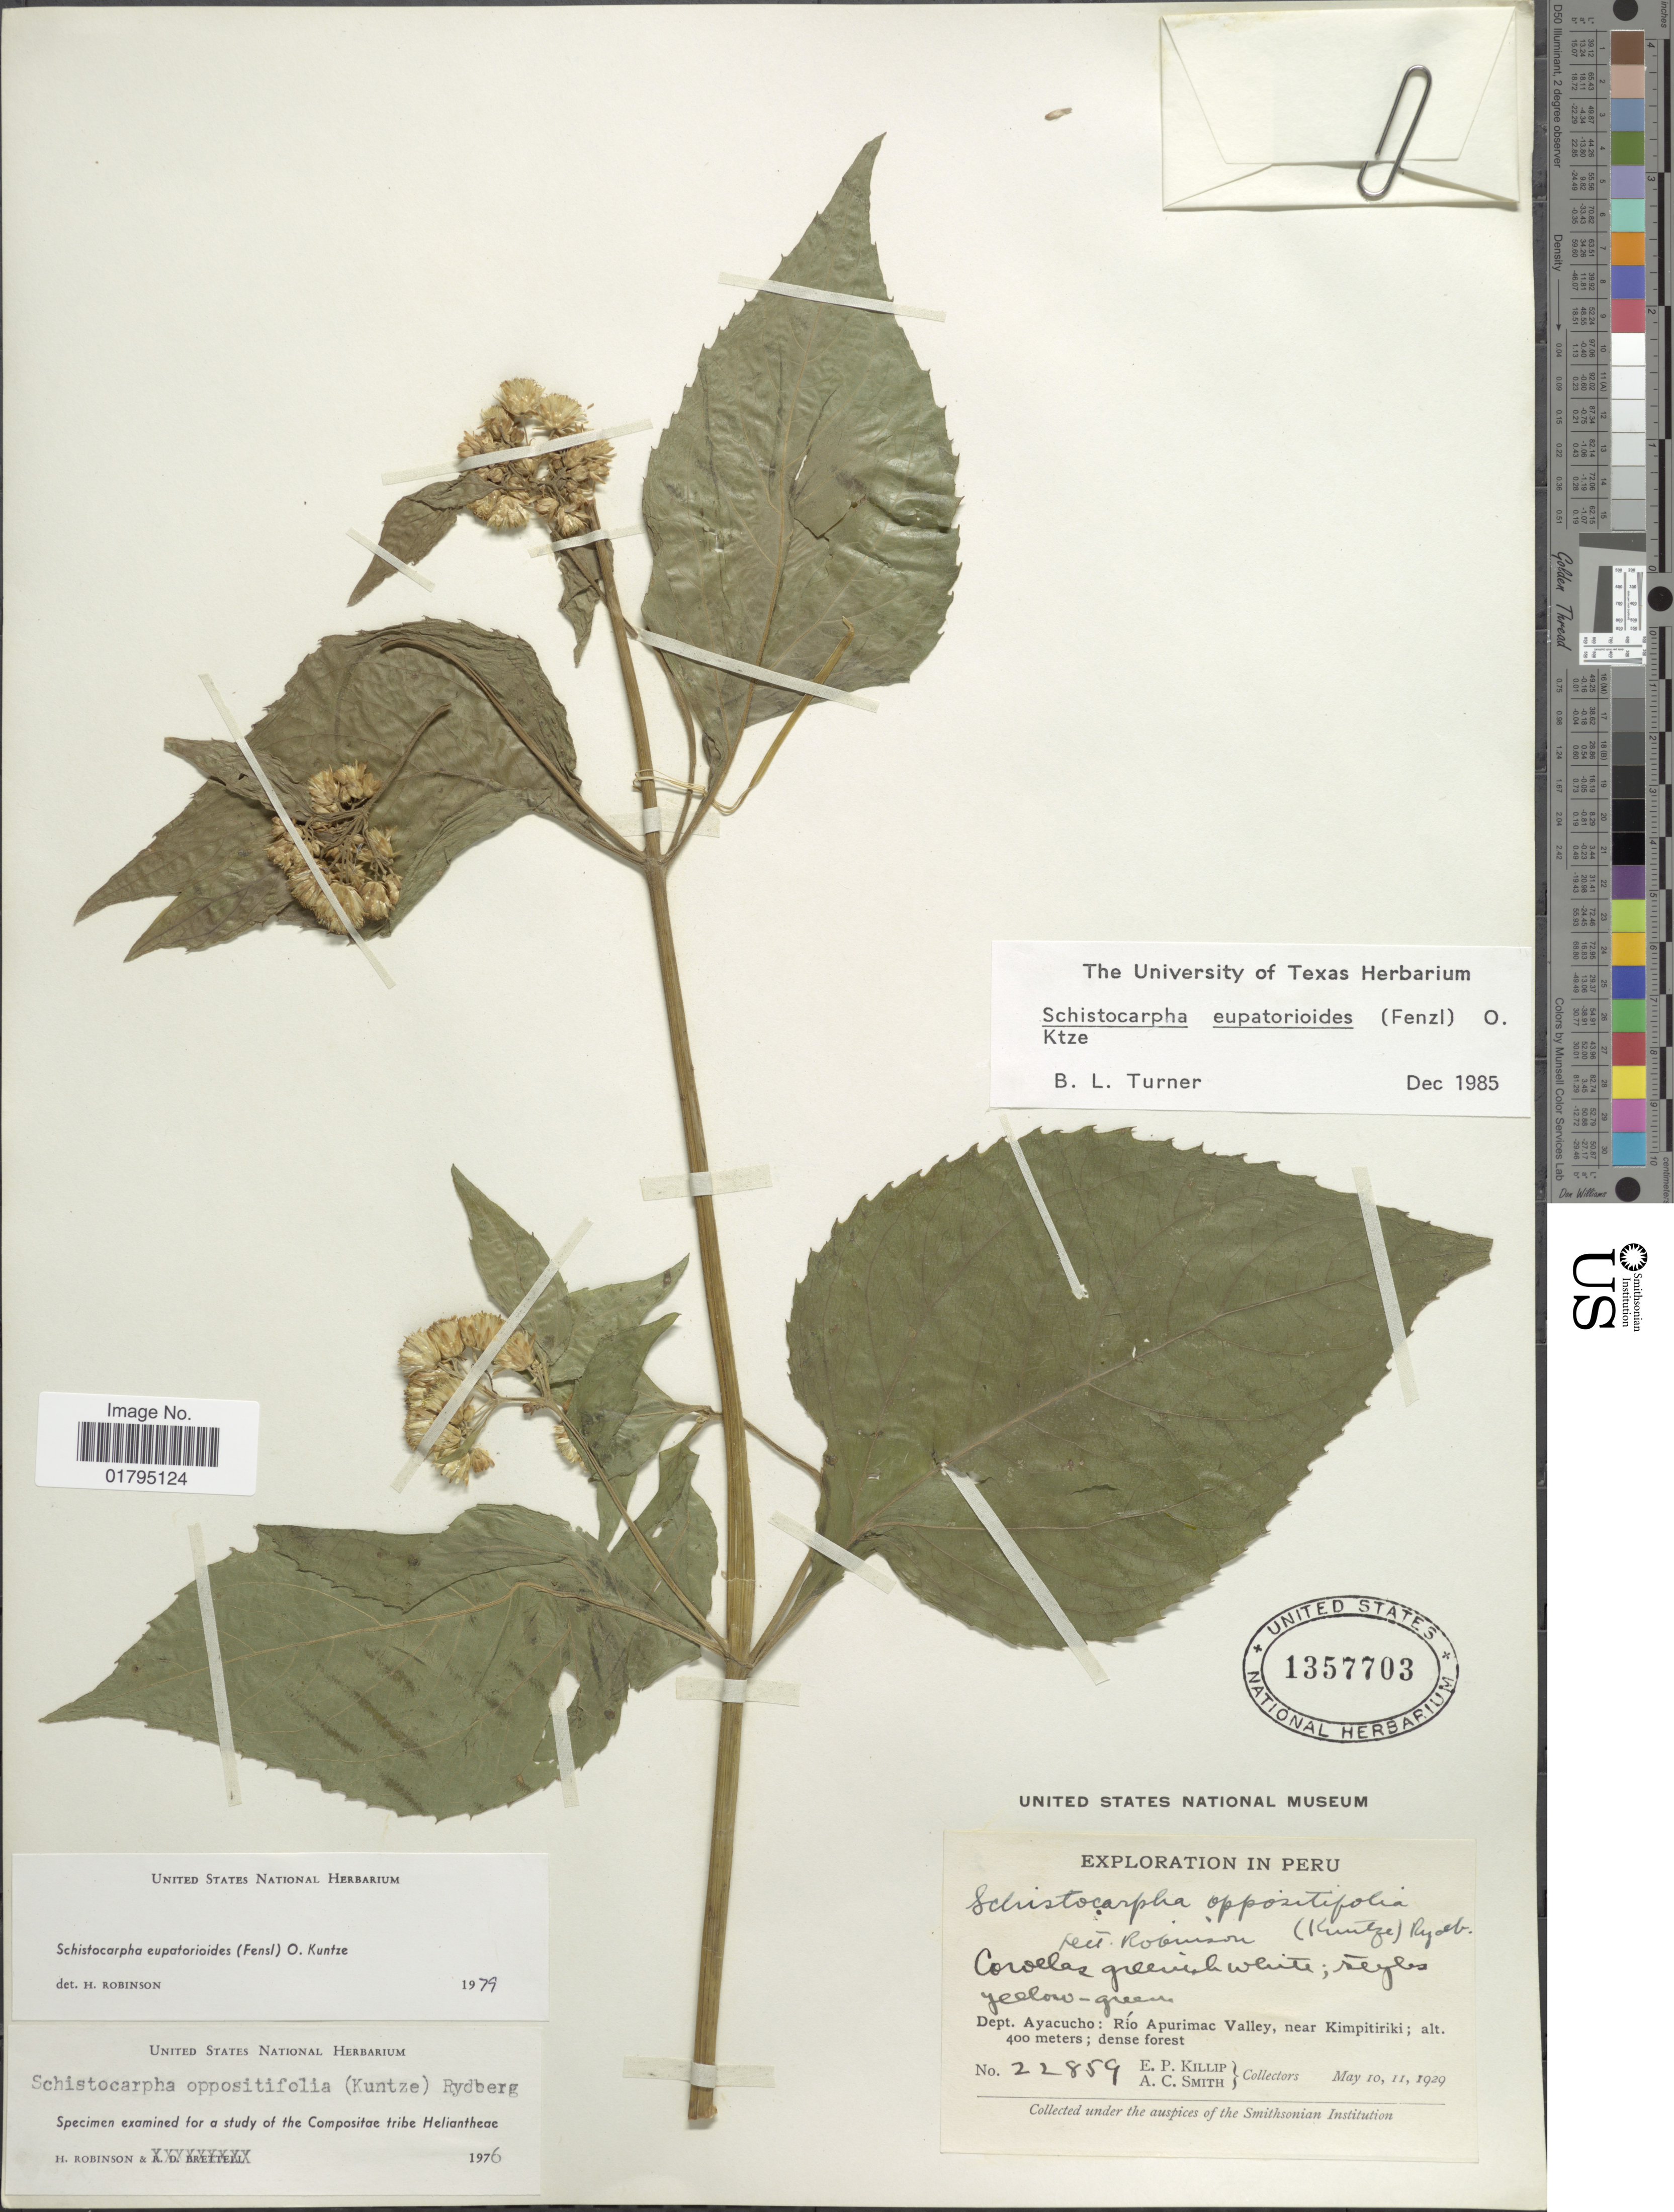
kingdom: Plantae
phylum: Tracheophyta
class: Magnoliopsida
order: Asterales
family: Asteraceae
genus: Schistocarpha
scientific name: Schistocarpha eupatorioides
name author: (Fenzl) Kuntze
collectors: E. P. Killip & A. C. Smith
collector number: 22859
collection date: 1929-05-10/1929-05-11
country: Peru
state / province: Ayacucho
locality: Dept. Ayacucho: Rio Apurimac Valley, near Kimpitiriki.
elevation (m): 400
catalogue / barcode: US 1357703